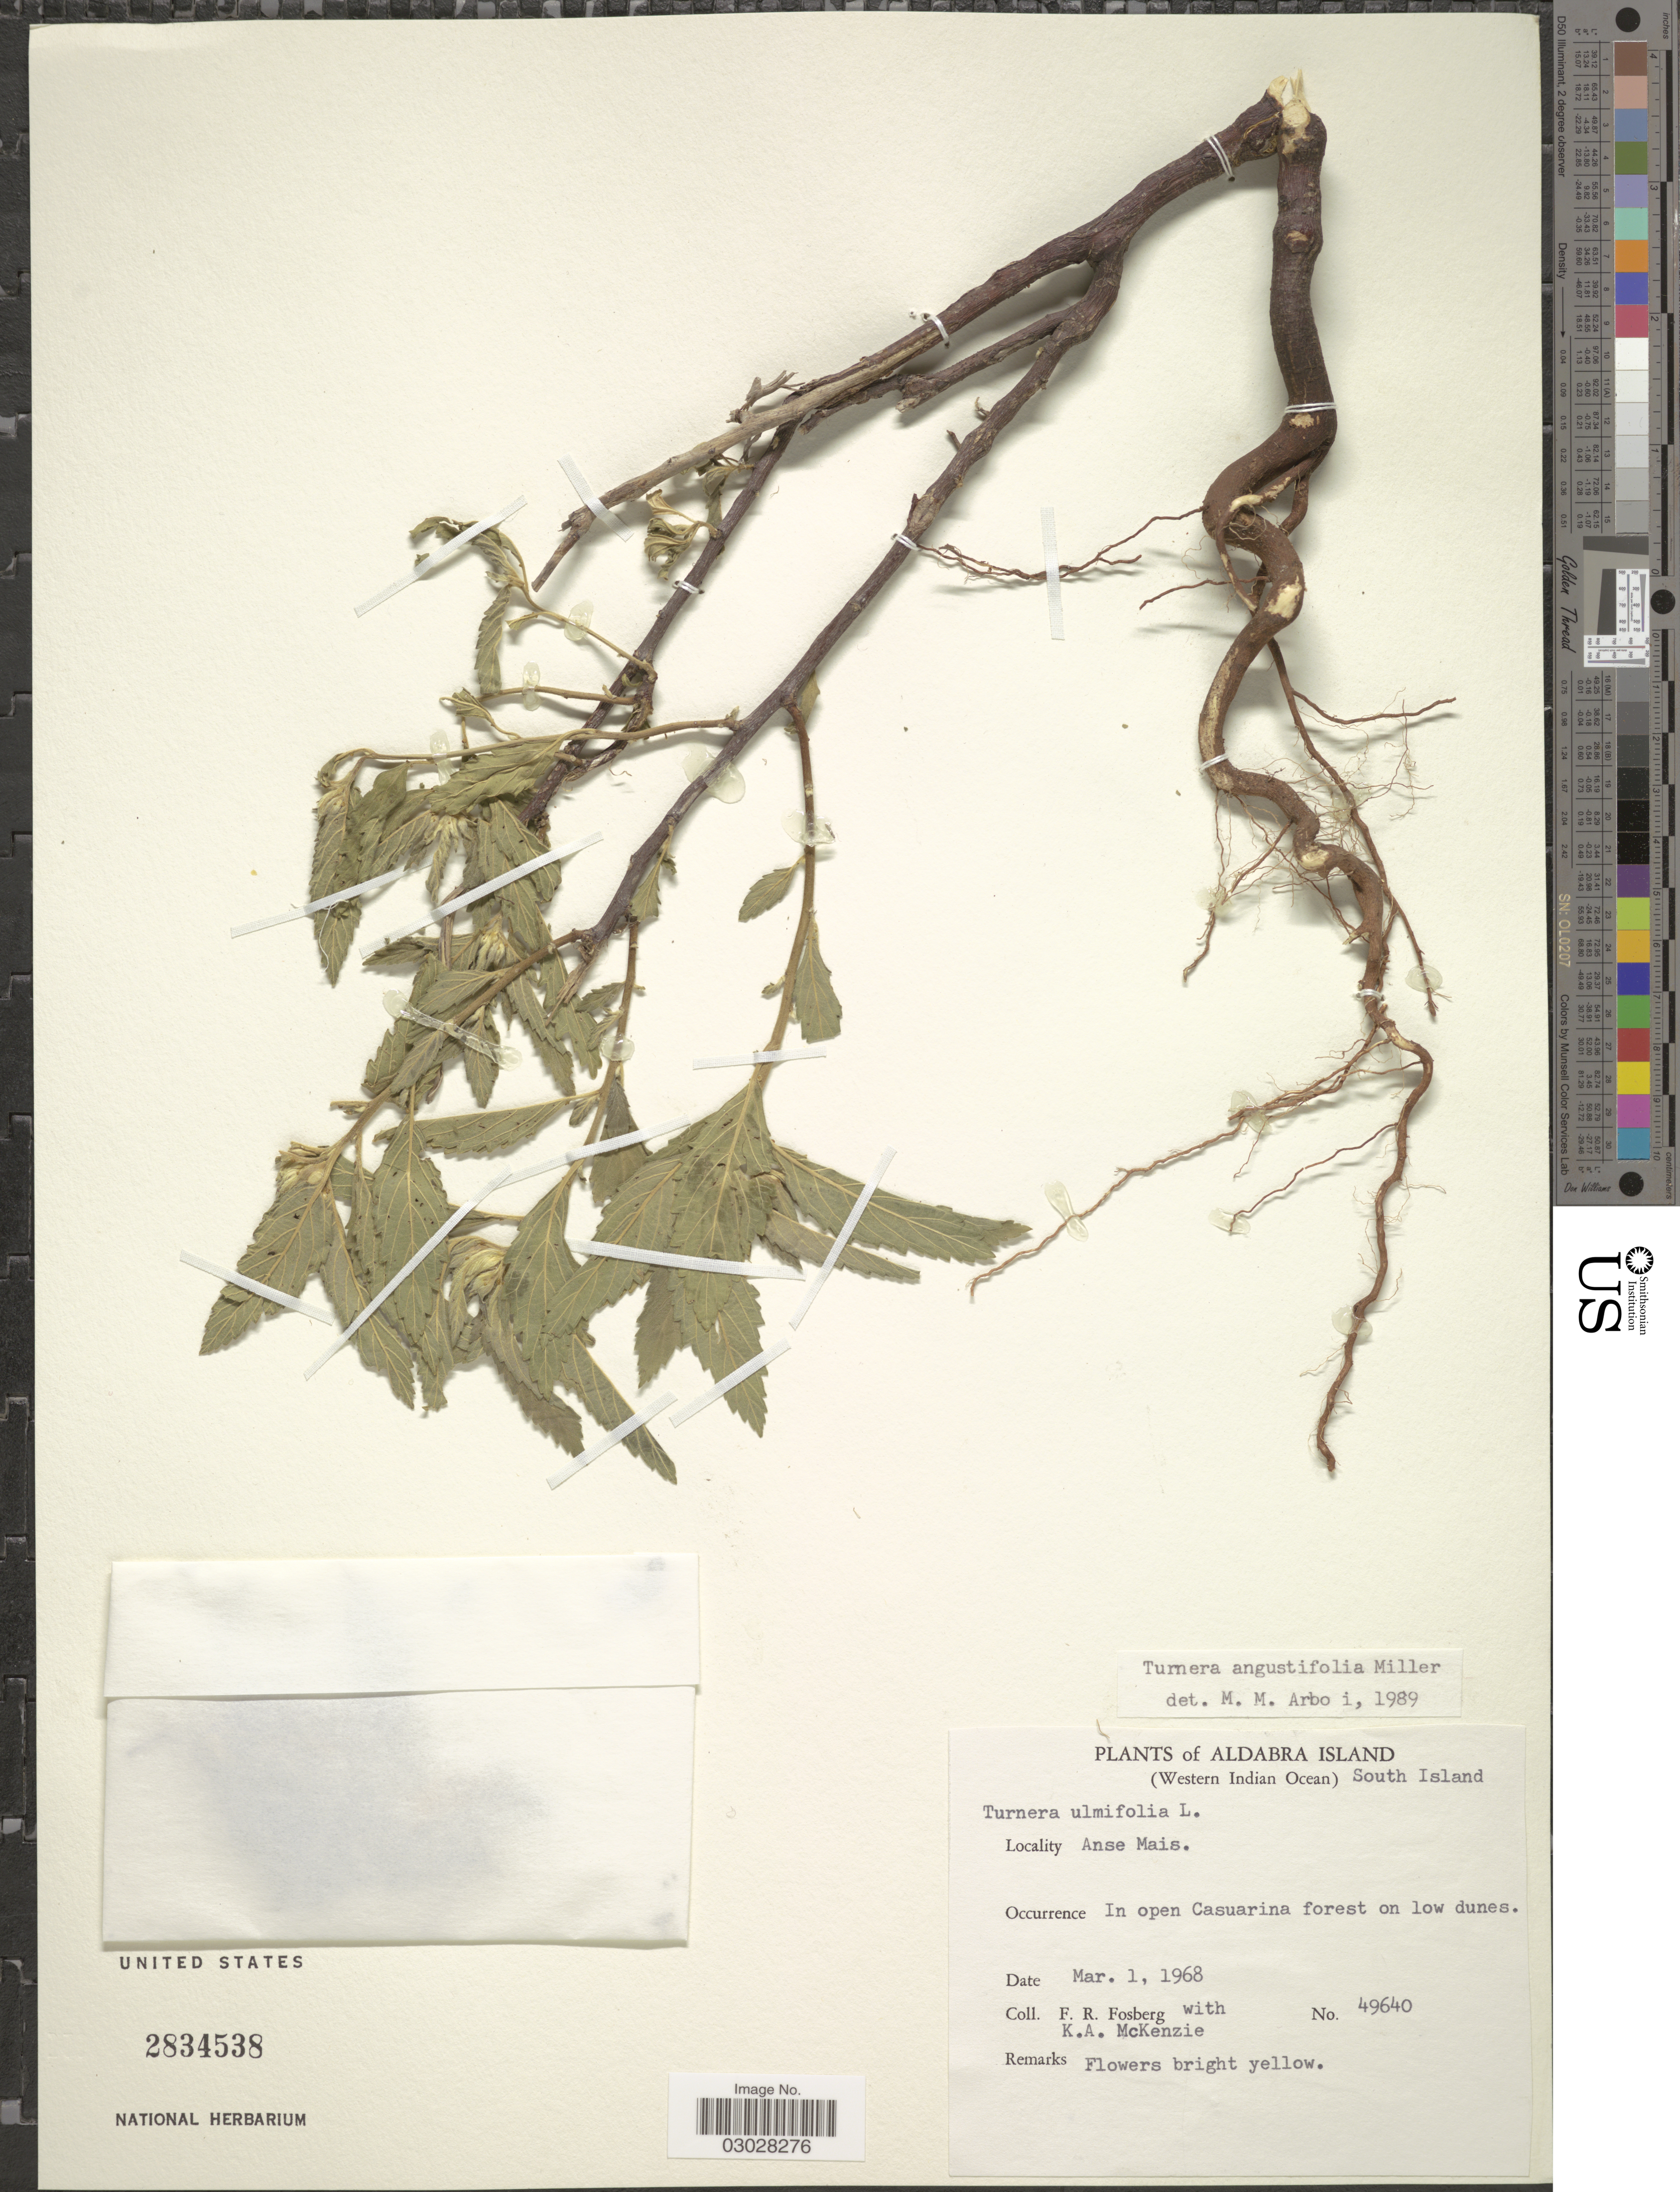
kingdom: Plantae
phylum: Tracheophyta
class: Magnoliopsida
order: Malpighiales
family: Turneraceae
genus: Turnera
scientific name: Turnera ulmifolia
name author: L.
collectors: F. R. Fosberg & K. McKenzie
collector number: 49640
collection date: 1968-03-01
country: Seychelles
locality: Aldabra Island. (Western Indian Ocean) South Island. Anse Mais.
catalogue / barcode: US 2834538